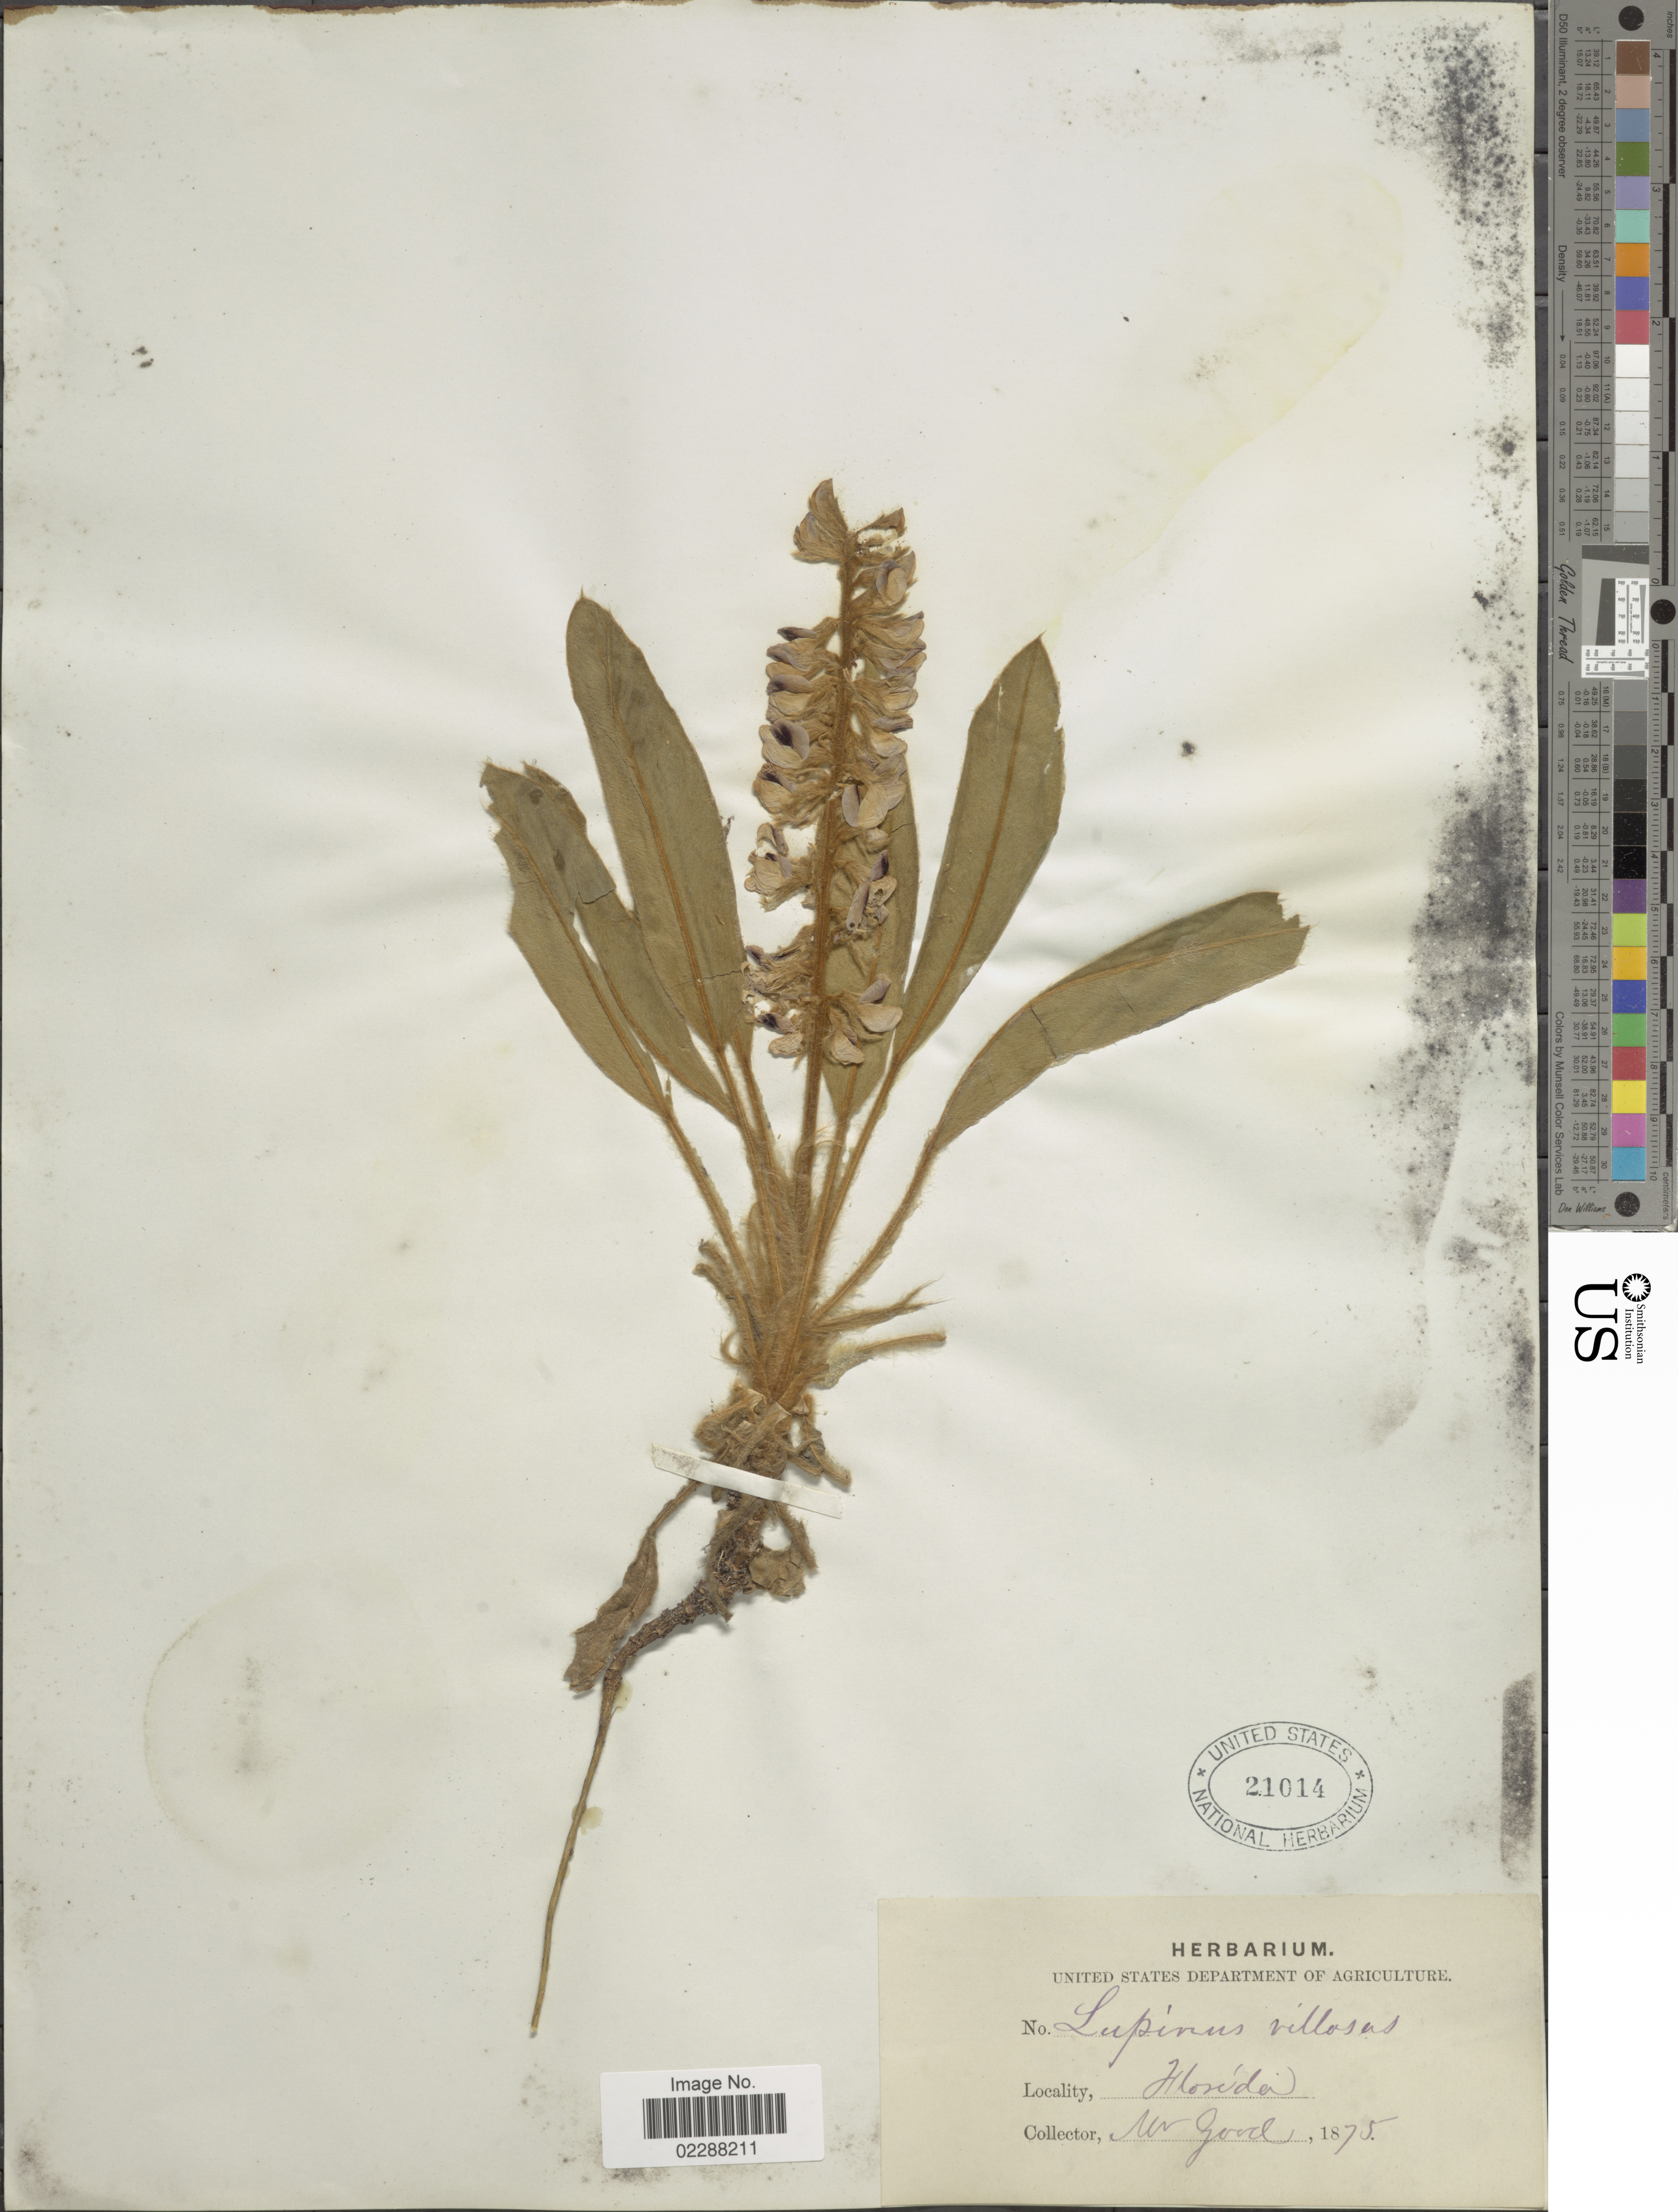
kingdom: Plantae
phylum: Tracheophyta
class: Magnoliopsida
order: Fabales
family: Fabaceae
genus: Lupinus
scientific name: Lupinus villosus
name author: Willd.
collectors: A. Good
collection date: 1875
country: United States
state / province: Florida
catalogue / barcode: US 21014